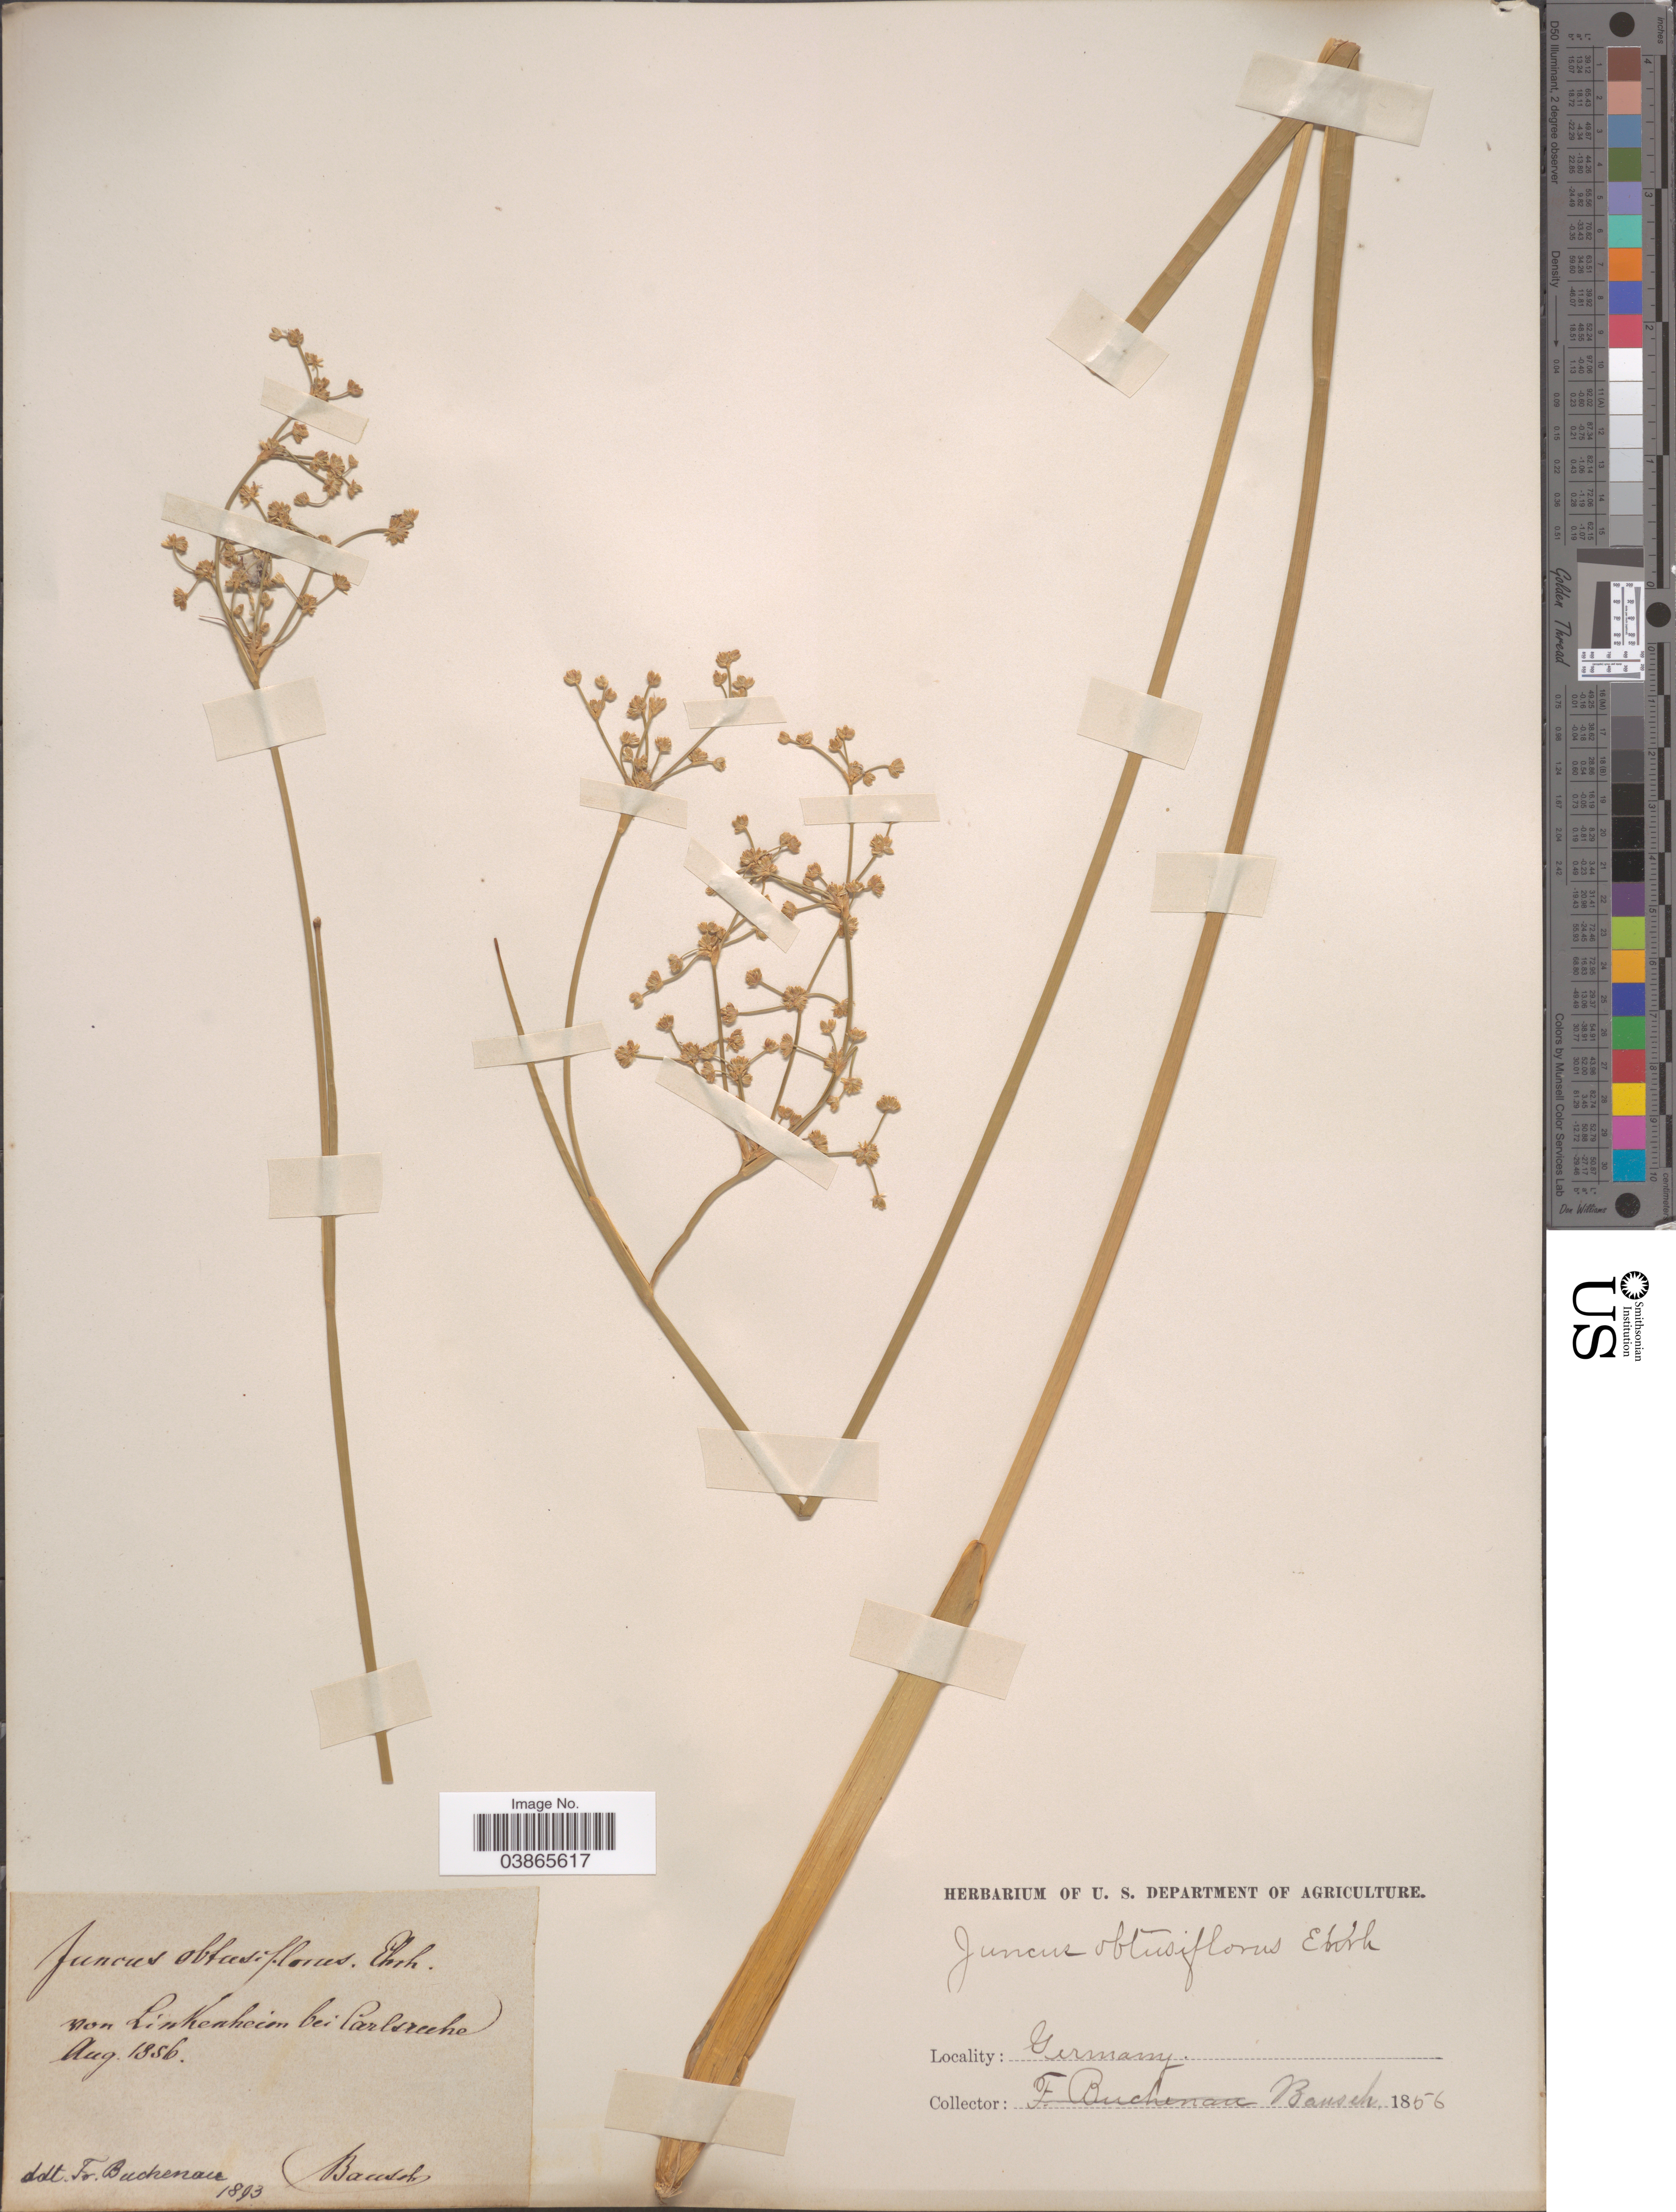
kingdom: Plantae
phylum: Tracheophyta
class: Liliopsida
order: Poales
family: Juncaceae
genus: Juncus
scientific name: Juncus obtusiflorus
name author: Ehrh. ex Hoffm.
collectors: Bausch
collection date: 1856-08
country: Germany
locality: Von Linkenheim bei Carlsruche.